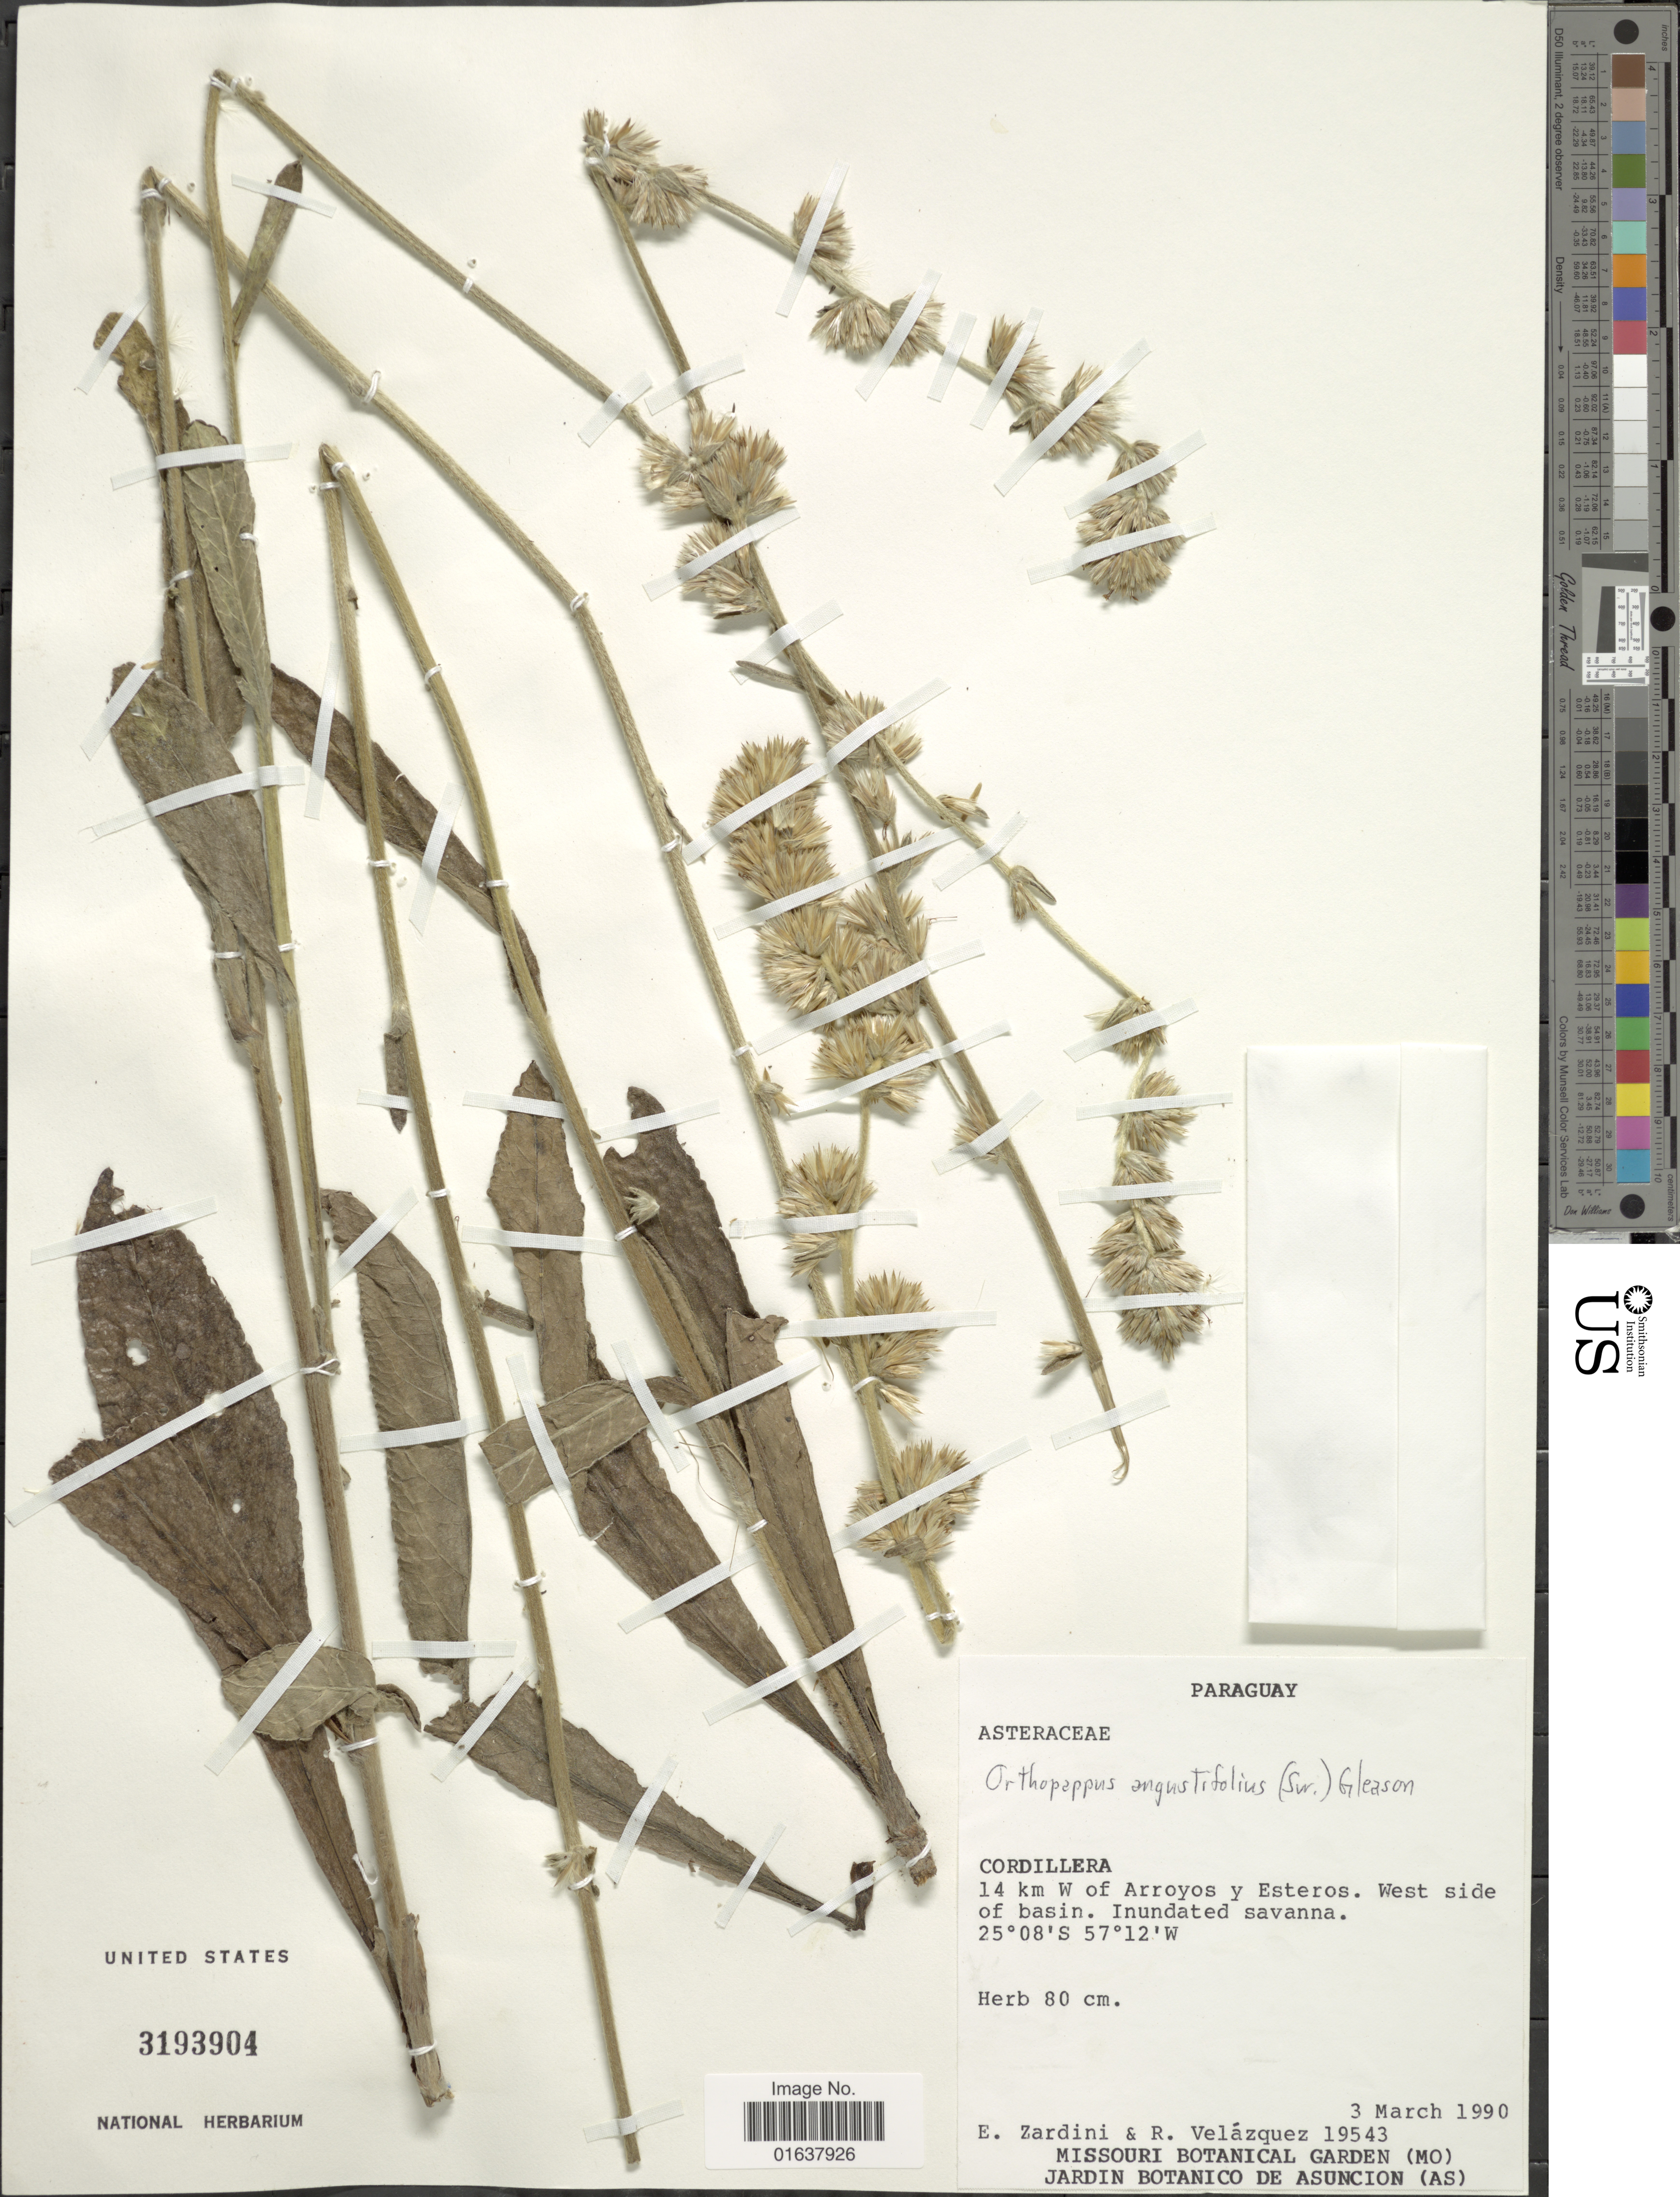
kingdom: Plantae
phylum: Tracheophyta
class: Magnoliopsida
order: Asterales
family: Asteraceae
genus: Orthopappus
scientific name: Orthopappus angustifolius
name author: (Sw.) Gleason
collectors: E. M. Zardini & R. Velázquez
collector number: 19543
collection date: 1990-03-03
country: Paraguay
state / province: Cordillera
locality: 14 km W of Arroyos y Estreros. West side of basin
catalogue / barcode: US 3193904